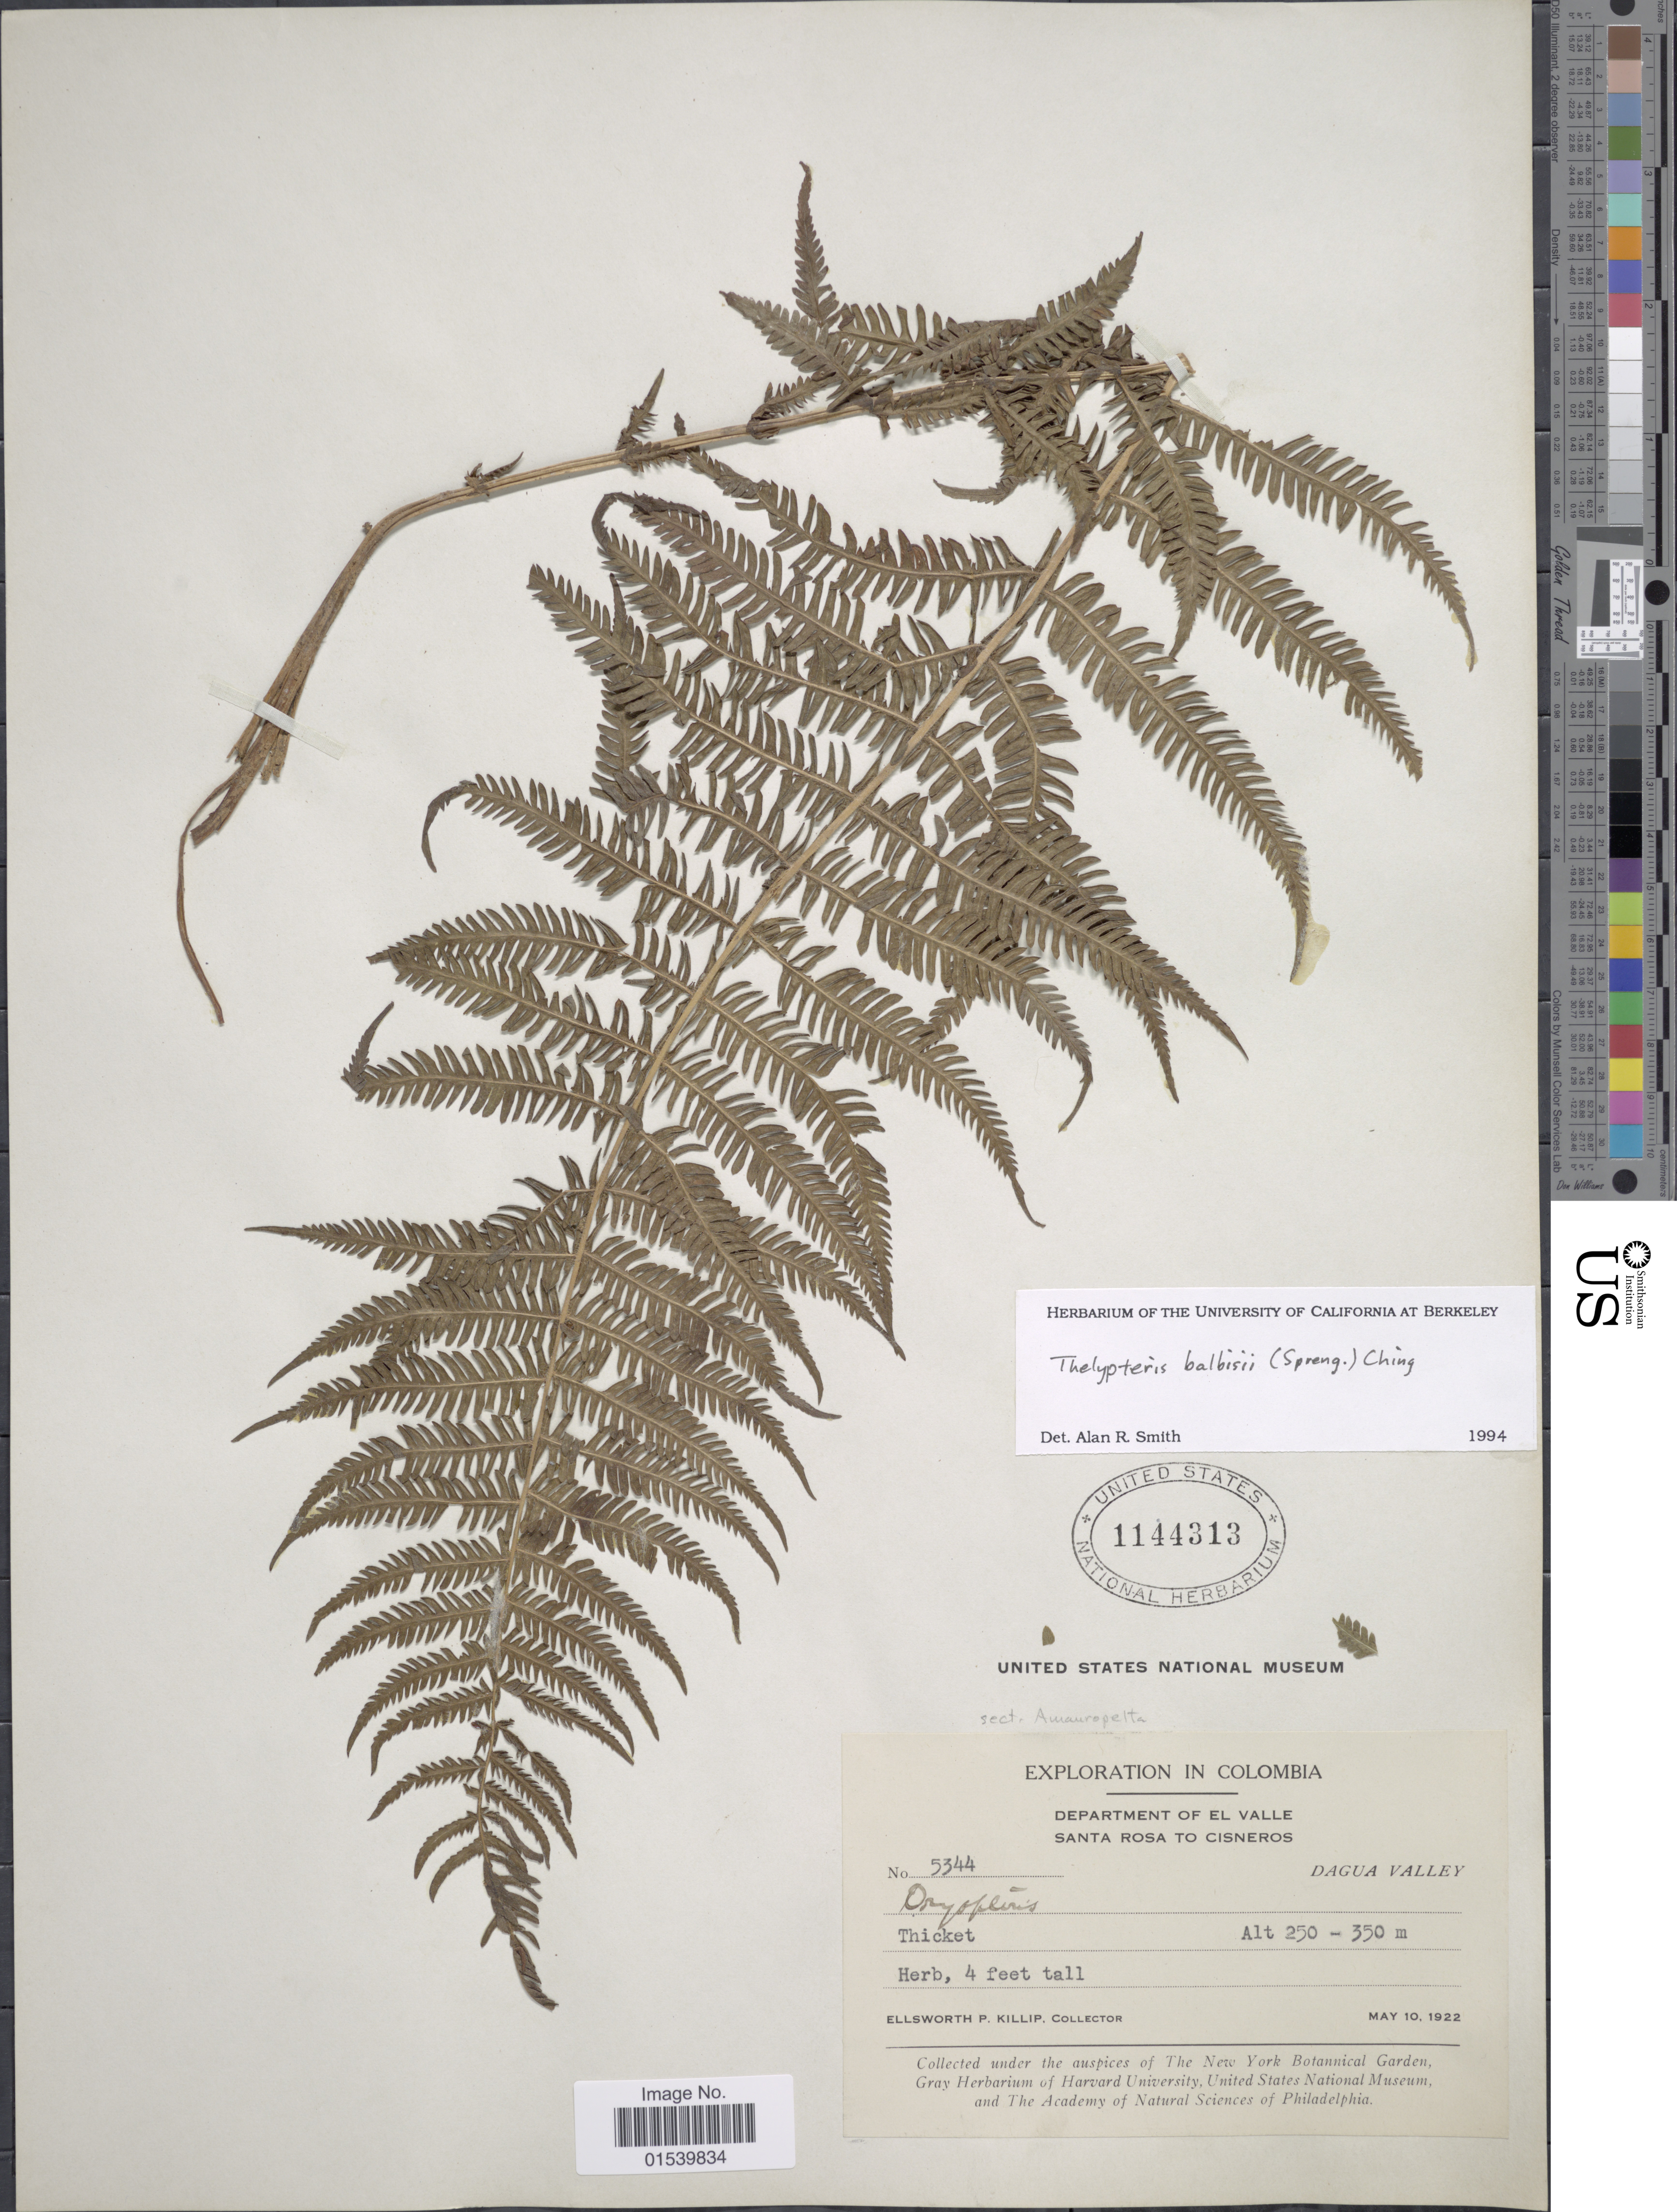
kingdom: Plantae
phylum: Tracheophyta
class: Polypodiopsida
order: Polypodiales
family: Thelypteridaceae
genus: Amauropelta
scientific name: Amauropelta balbisii (Spreng.) comb. nov., ined. 2015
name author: (Spreng.)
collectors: E. P. Killip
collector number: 5344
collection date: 1922-05-10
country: Colombia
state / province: Valle del Cauca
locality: Department of El Valle Santa Roasa to Cisneros, Dagua Valley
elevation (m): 250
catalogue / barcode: US 1144313